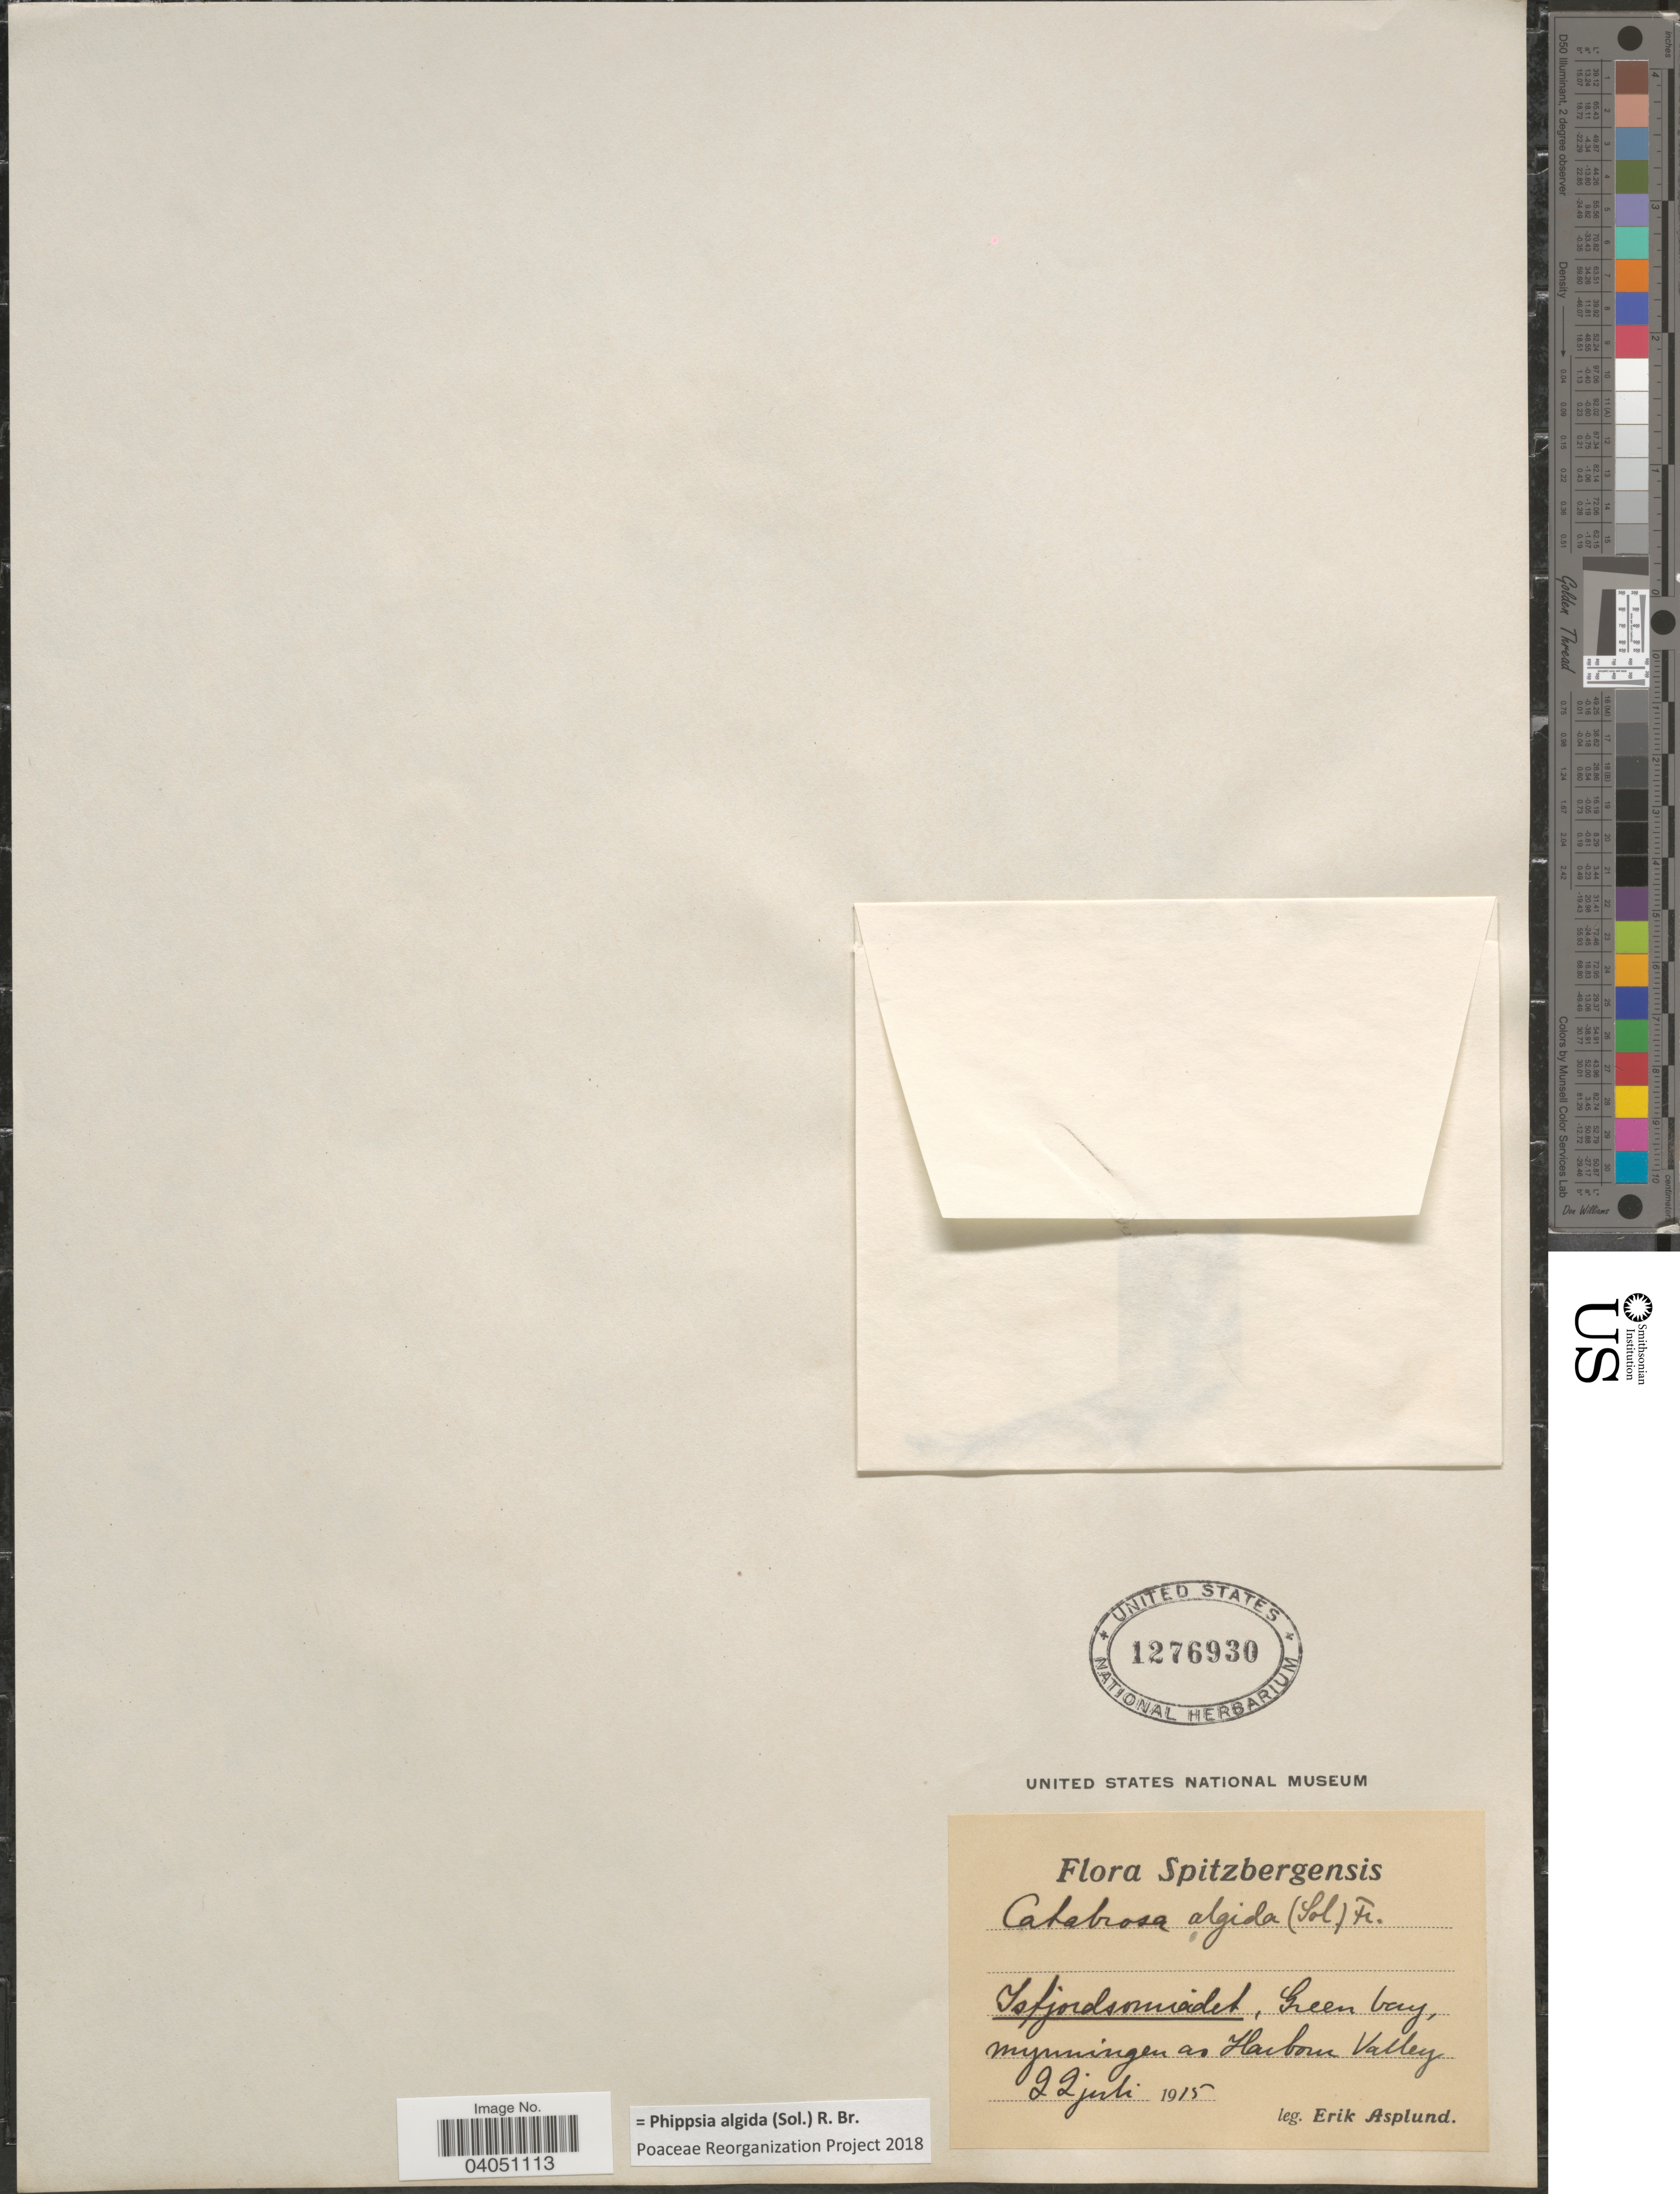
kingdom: Plantae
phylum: Tracheophyta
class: Liliopsida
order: Poales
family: Poaceae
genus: Phippsia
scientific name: Phippsia algida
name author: (Sol.) R. Br.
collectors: E. Asplund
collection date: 1915-07-22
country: Norway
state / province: Svalbard and Jan Mayen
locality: Spitzbergensis. Isfjordsomiadet, Green bay, mynningen as Harbour Valley.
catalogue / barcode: US 1276930